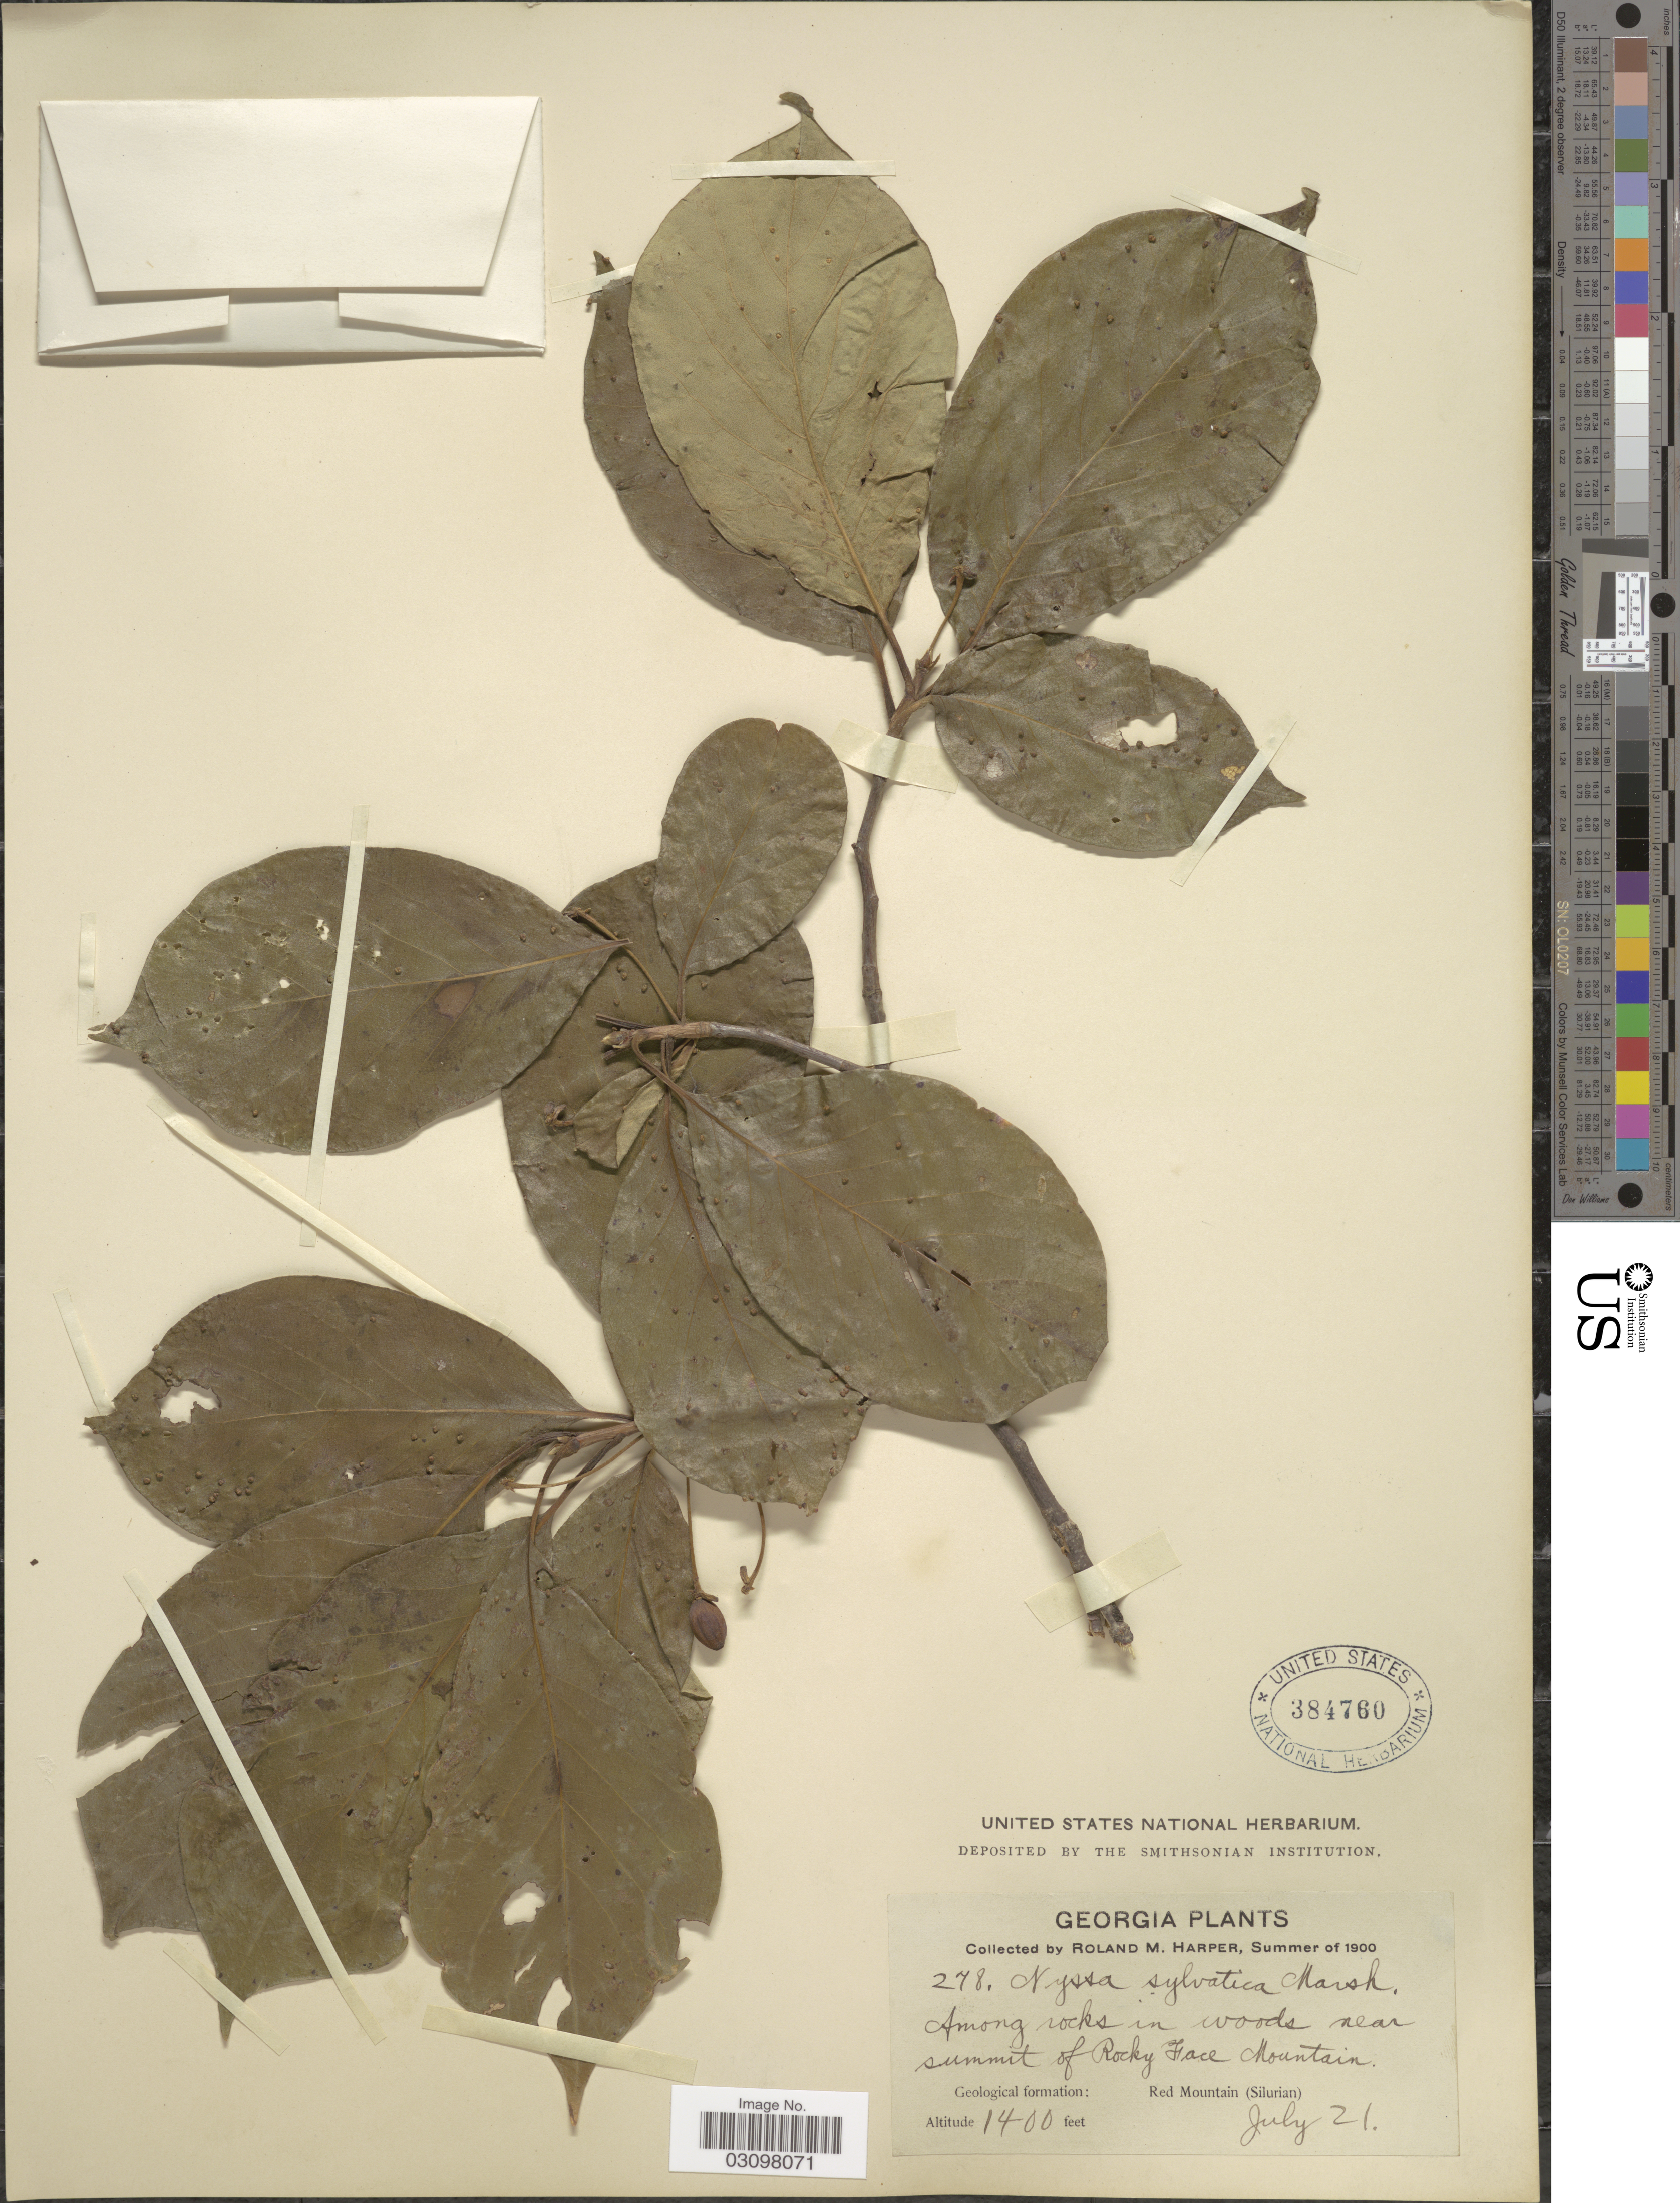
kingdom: Plantae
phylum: Tracheophyta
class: Magnoliopsida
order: Cornales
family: Nyssaceae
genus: Nyssa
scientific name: Nyssa sylvatica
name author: Marshall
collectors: R. Harper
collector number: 278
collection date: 1900-07-21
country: United States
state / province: Georgia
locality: Near summit of Rocky Face Mountain. Red Mountain (Silurian).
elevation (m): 427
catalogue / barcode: US 384760